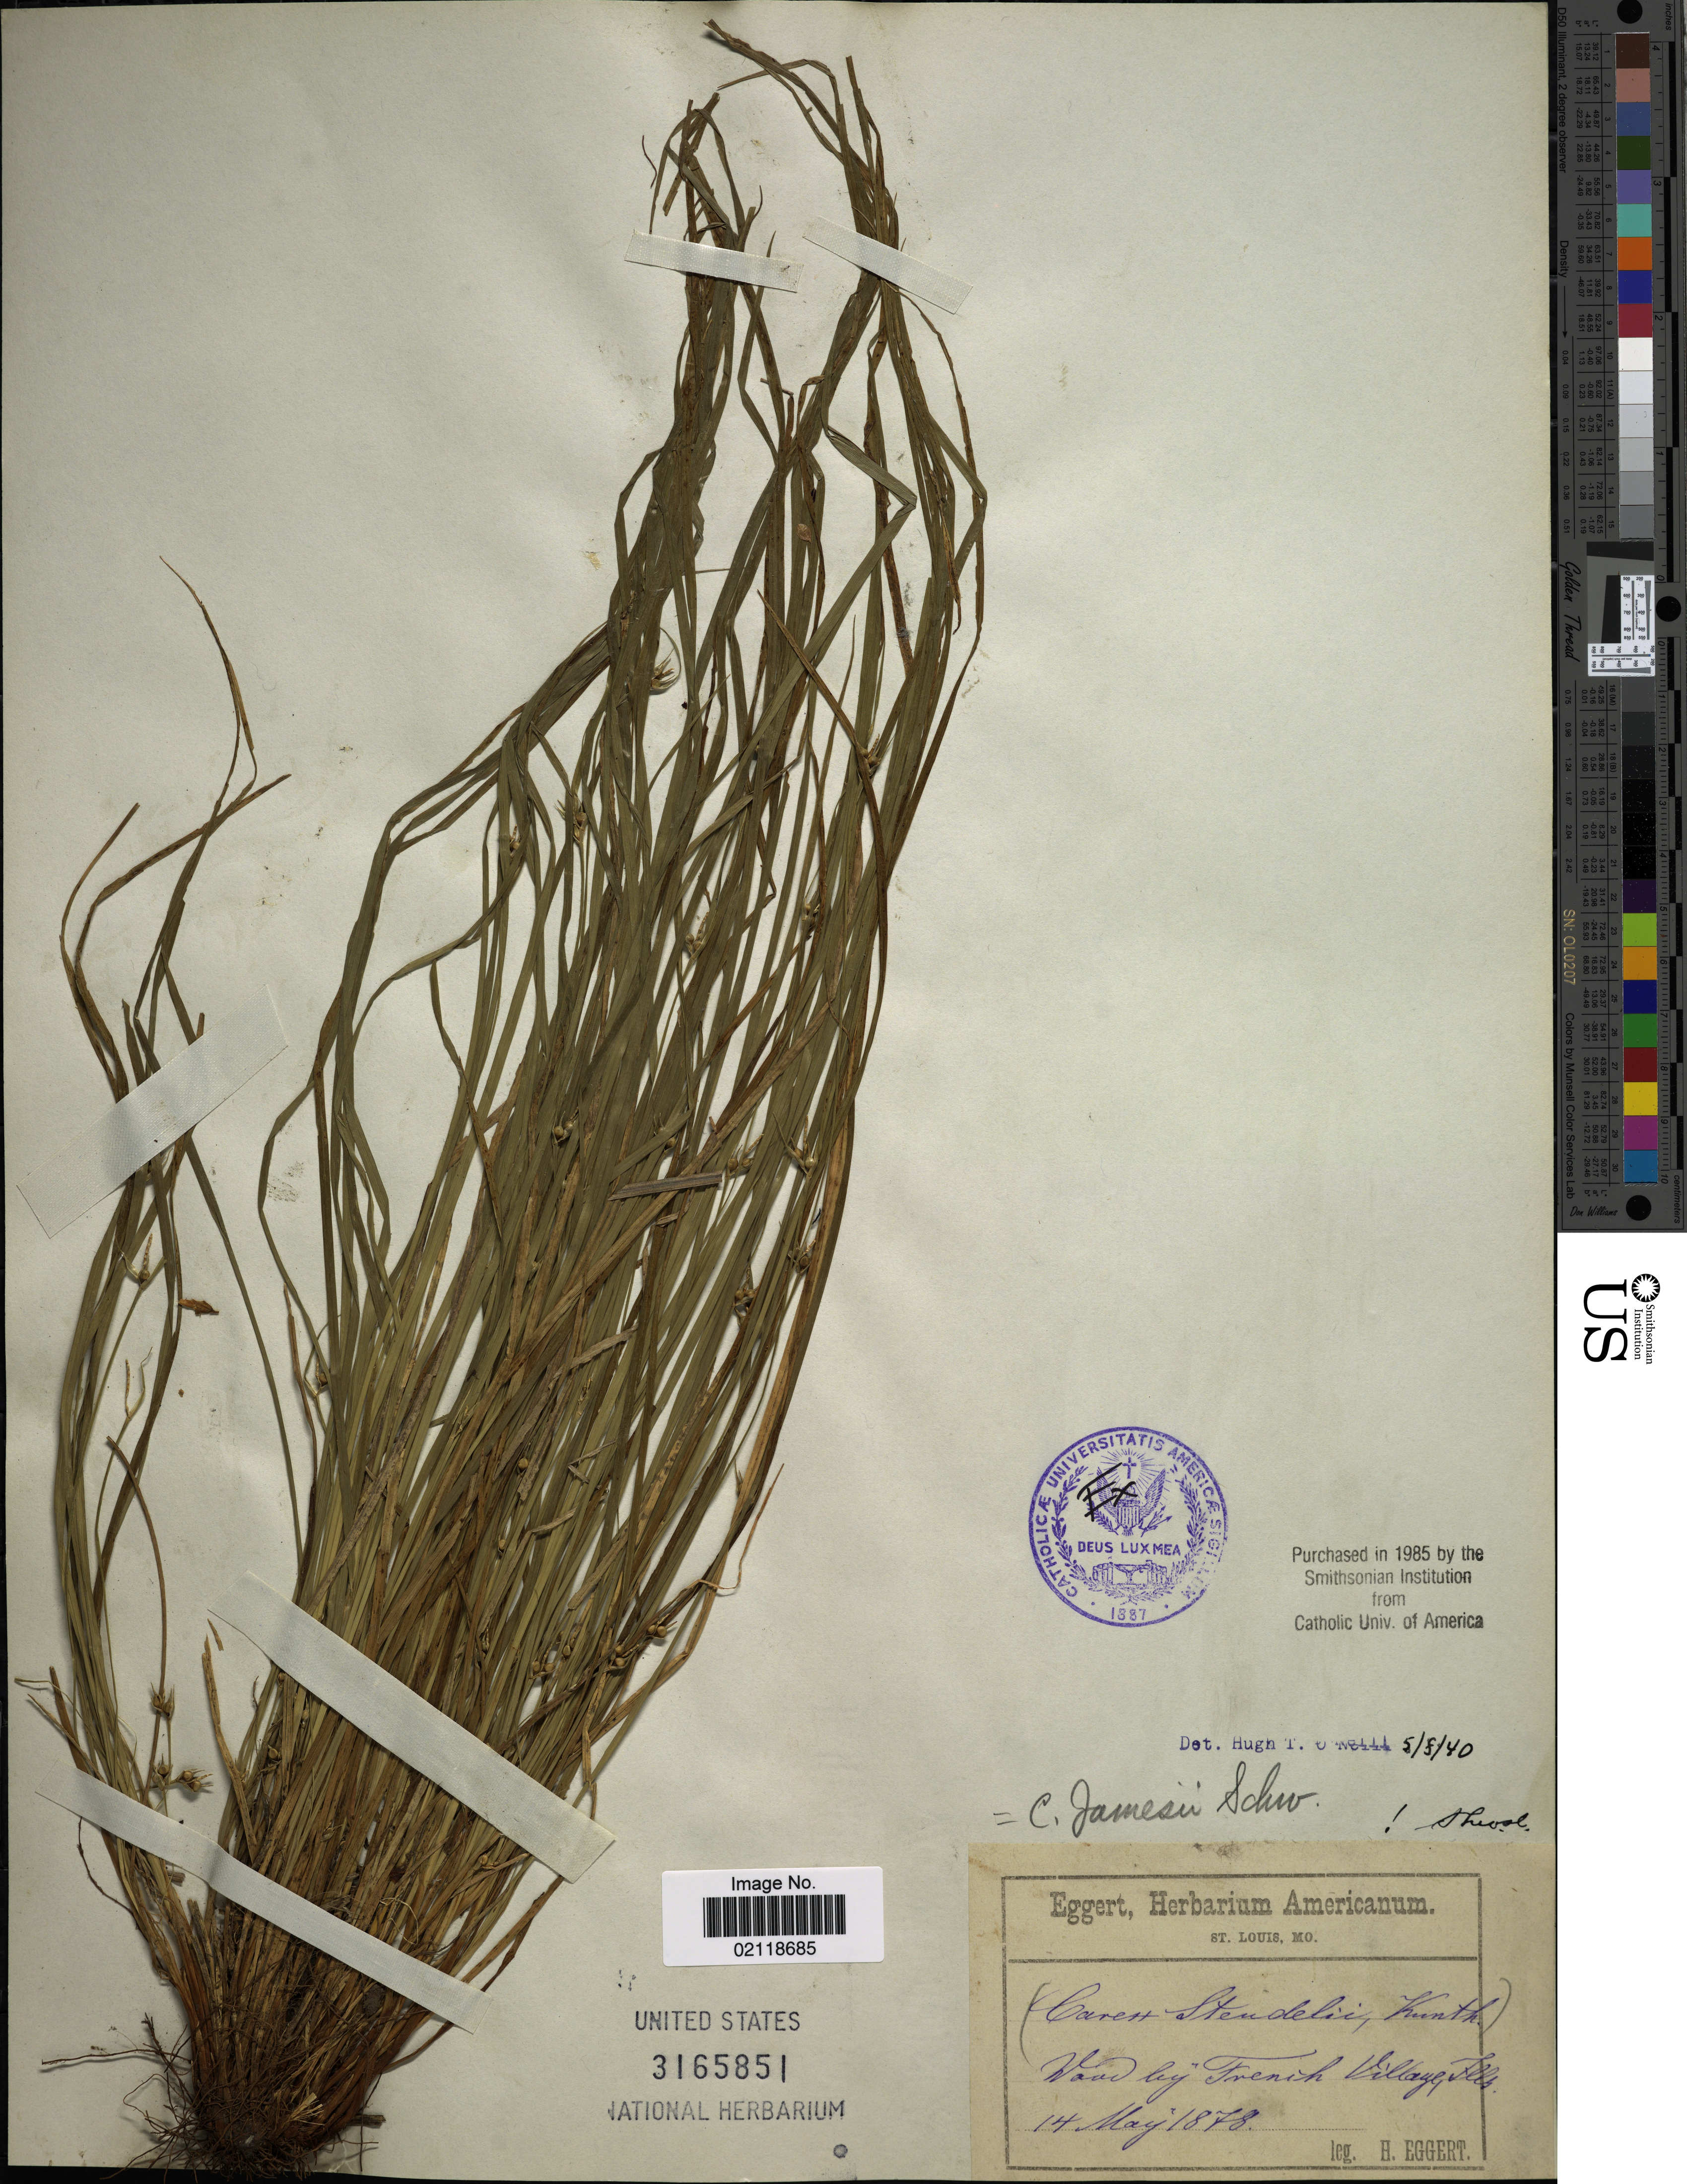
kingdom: Plantae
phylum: Tracheophyta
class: Liliopsida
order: Poales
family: Cyperaceae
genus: Carex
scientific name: Carex jamesii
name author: Schwein.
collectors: H. Eggert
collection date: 1878-05-14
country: United States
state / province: Illinois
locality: Wood [woods] by French Village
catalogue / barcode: US 3165851